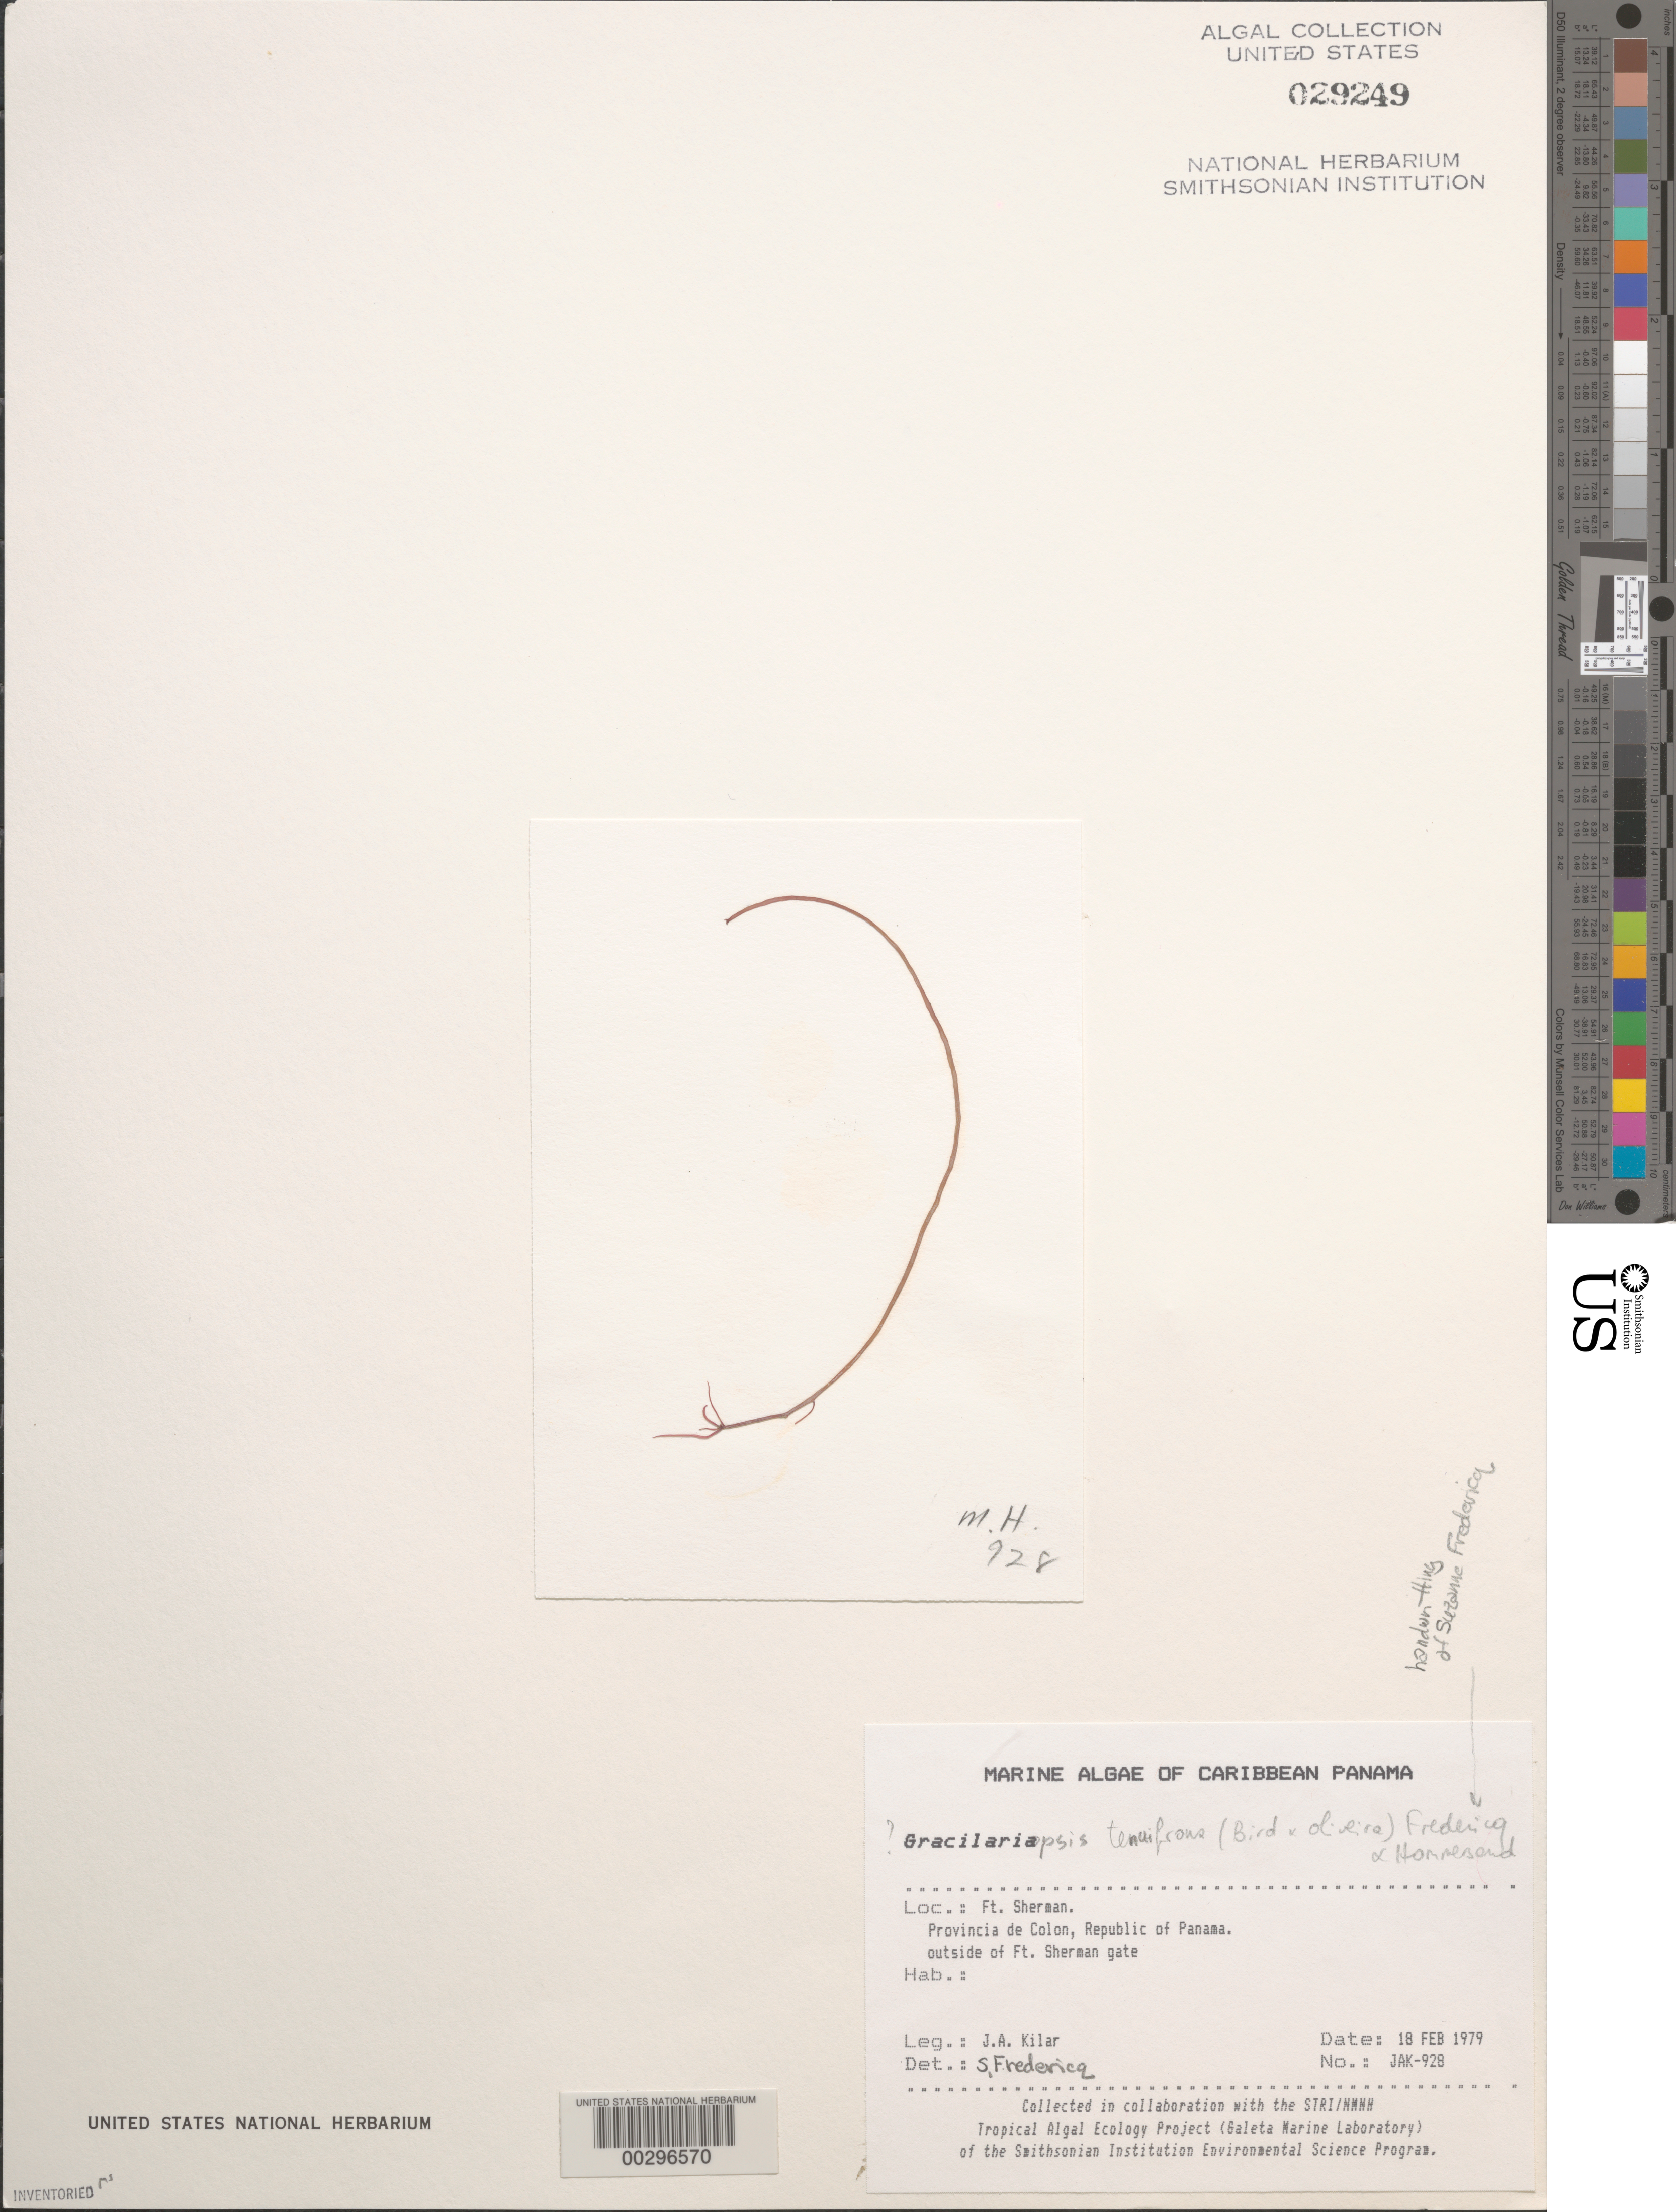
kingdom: Plantae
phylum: Rhodophyta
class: Florideophyceae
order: Gracilariales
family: Gracilariaceae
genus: Gracilariopsis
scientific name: Gracilariopsis tenuifrons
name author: (C.J. Bird & E.C. Oliveira) Fredericq & Hommersand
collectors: J. A. Kilar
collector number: JAK-928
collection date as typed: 18 Feb 1979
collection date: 1979-02-18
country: Panama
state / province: Colón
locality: Fort Sherman, outside of gate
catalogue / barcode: US 29249